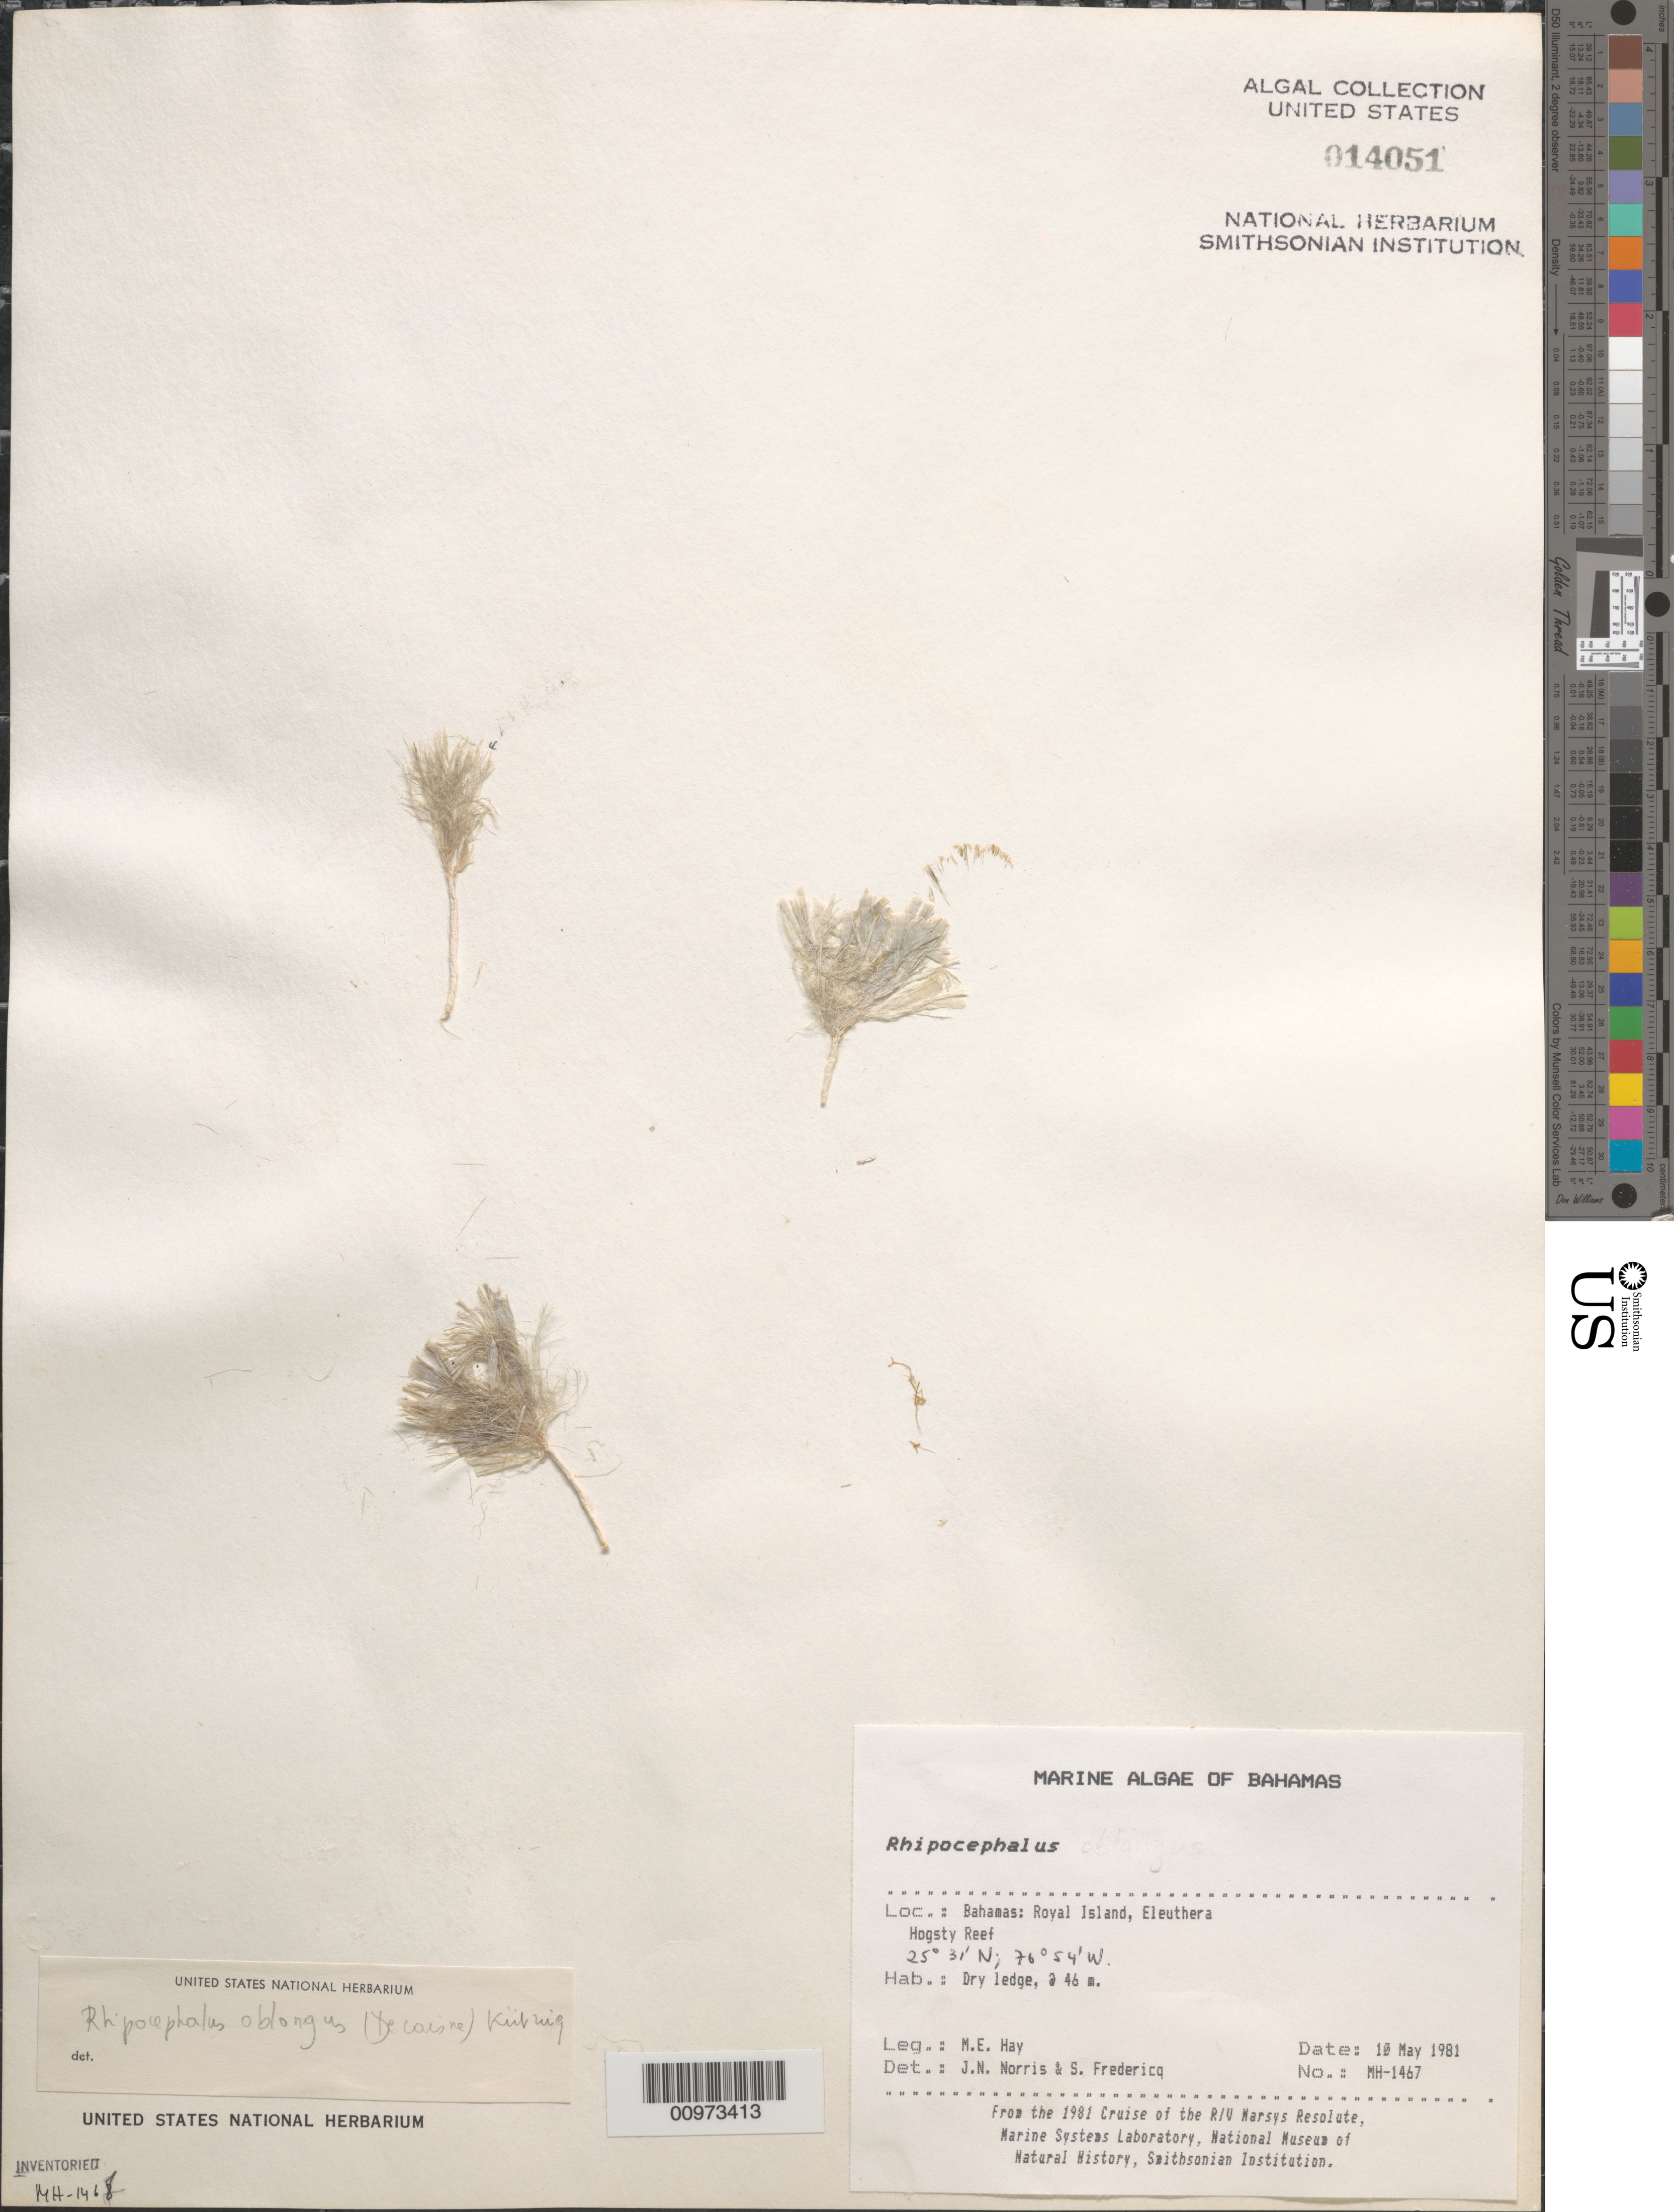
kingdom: Plantae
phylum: Chlorophyta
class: Ulvophyceae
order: Bryopsidales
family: Udoteaceae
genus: Rhipocephalus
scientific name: Rhipocephalus oblongus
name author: (Decne.) Kütz.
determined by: Norris, J. N.; Fredericq, S.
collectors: M. E. Hay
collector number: MEH-1467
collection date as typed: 10 May 1981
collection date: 1981-05-10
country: Bahamas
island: Eleuthera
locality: Hogsty Reef, Royal Island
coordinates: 25 31' N, 76 54' W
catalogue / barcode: US 14051